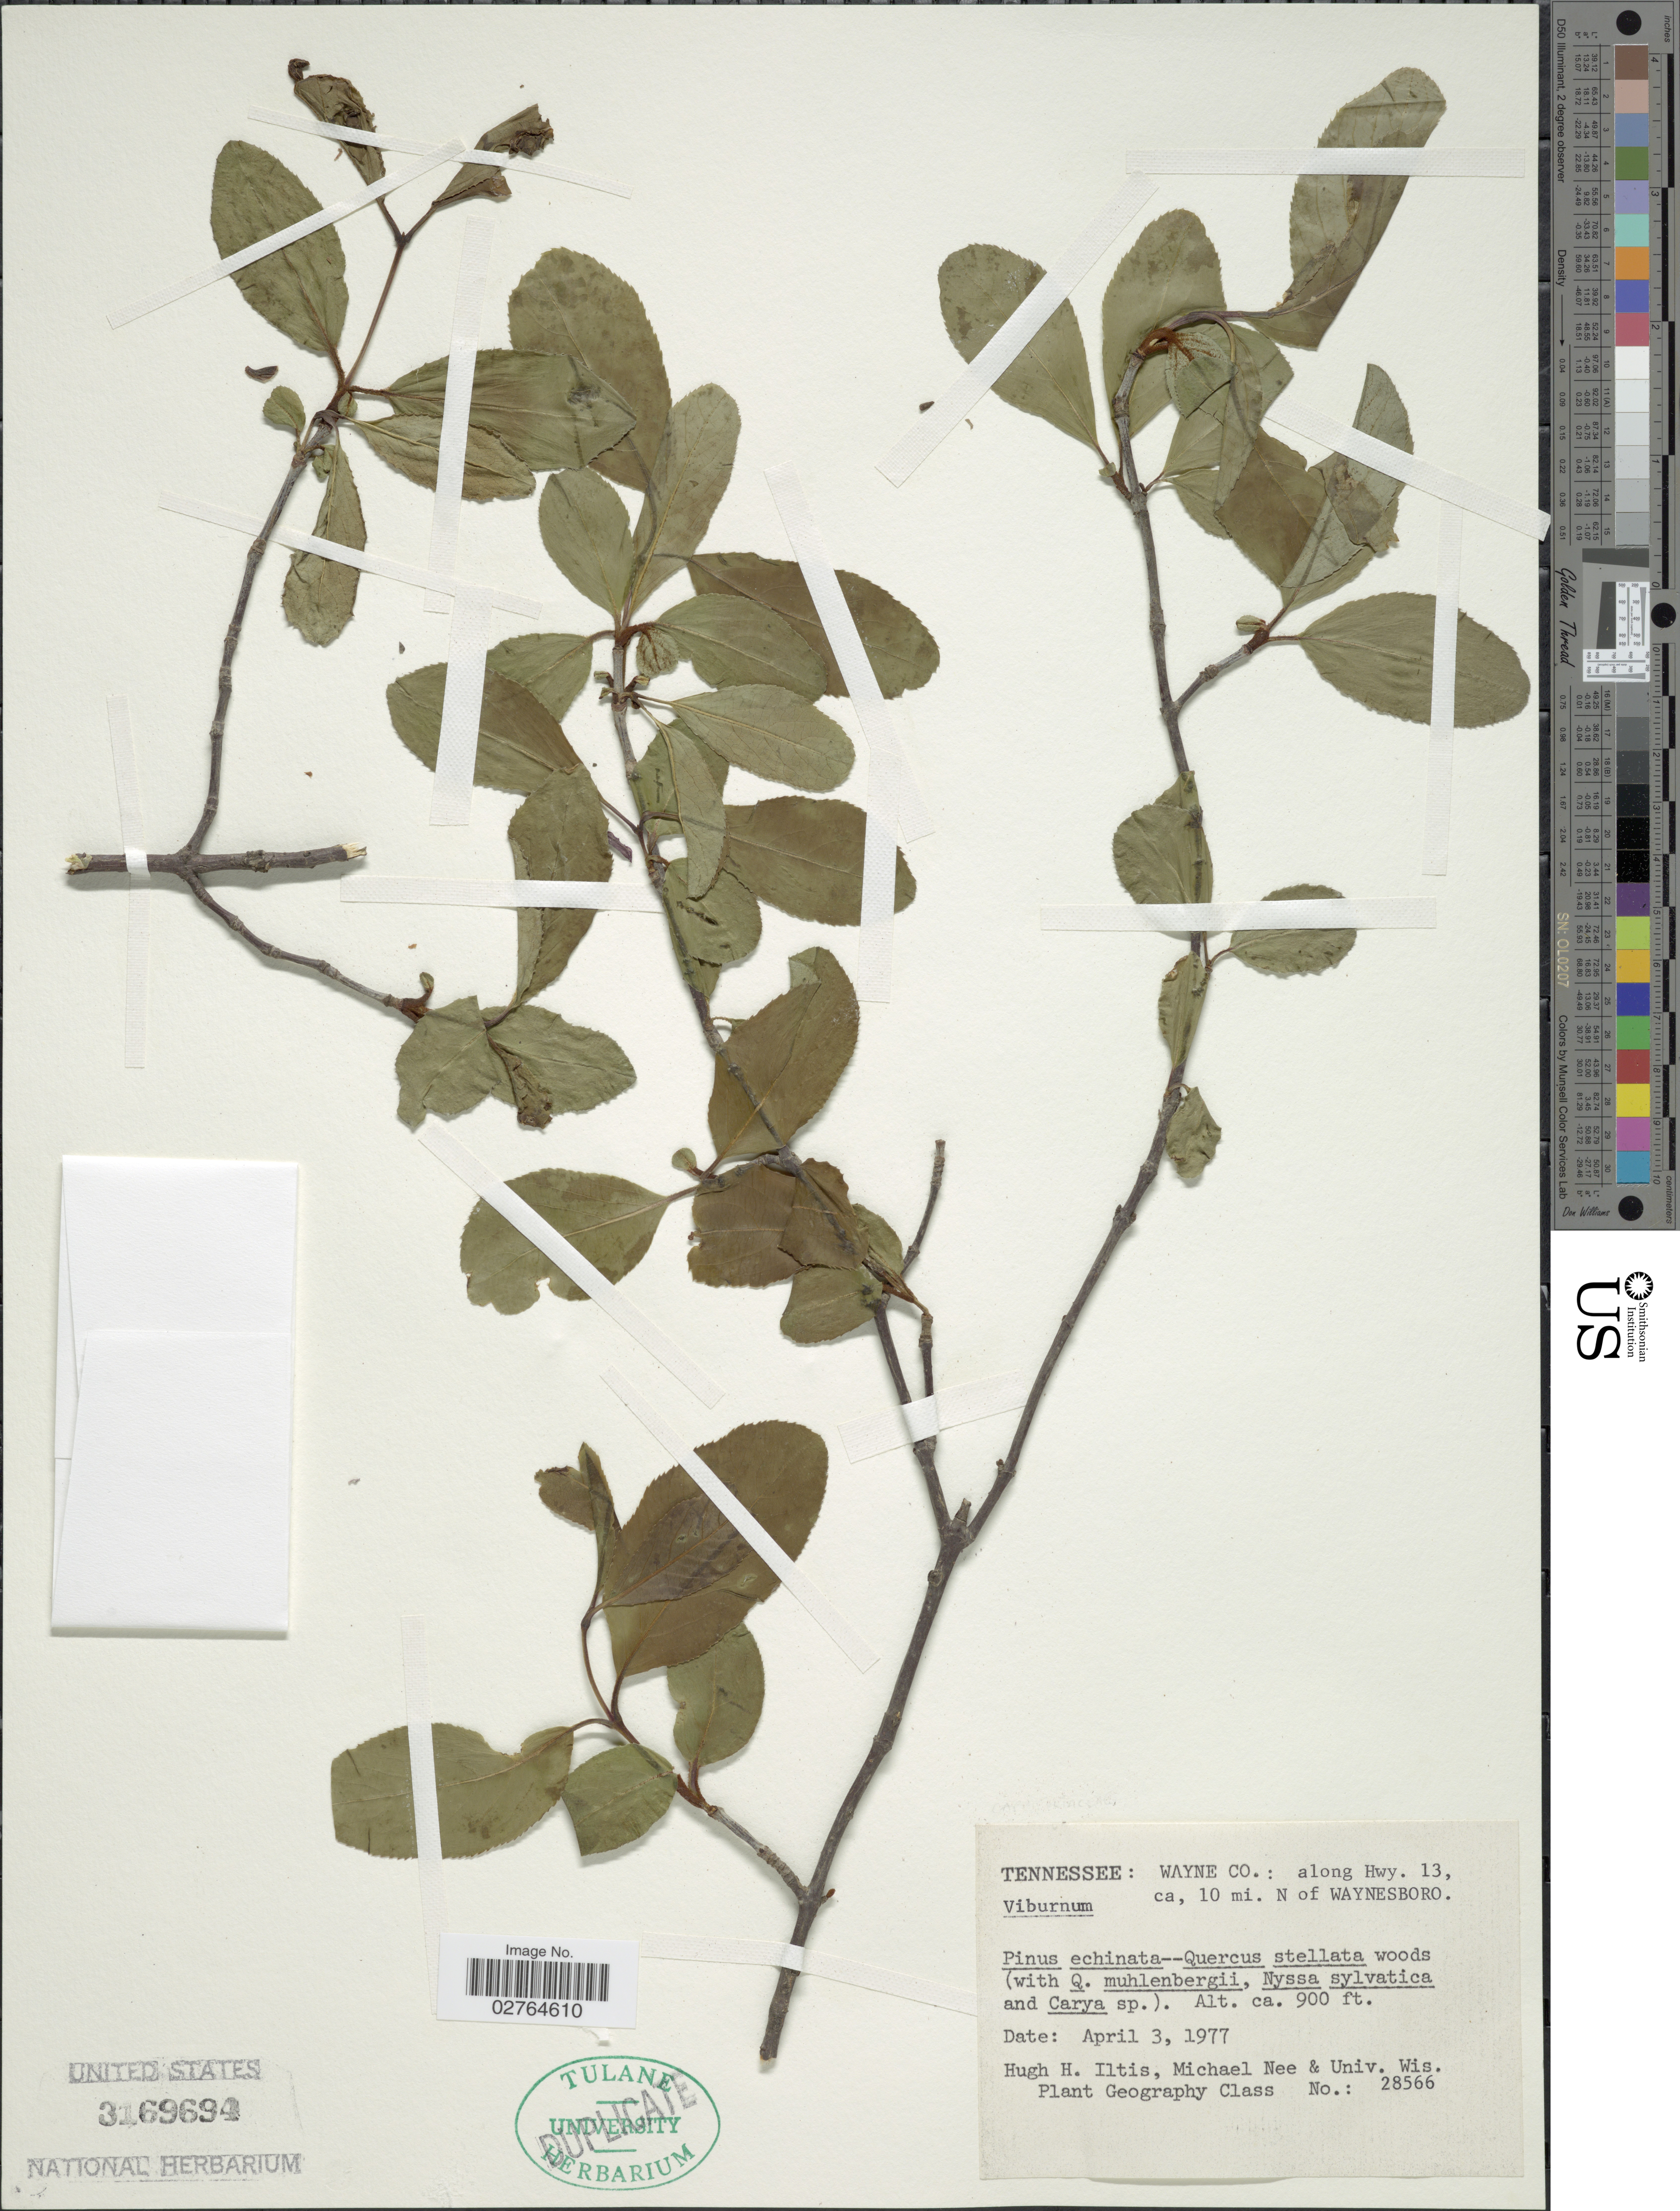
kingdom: Plantae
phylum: Tracheophyta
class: Magnoliopsida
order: Dipsacales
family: Viburnaceae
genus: Viburnum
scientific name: Viburnum sp.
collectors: H. Iltis & M. Nee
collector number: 28566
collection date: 1977-04-03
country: United States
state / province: Tennessee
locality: Wayne Co.: along Hwy. 13, ca, 10 mi. N of Waynesboro.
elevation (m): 274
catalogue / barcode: US 3169694